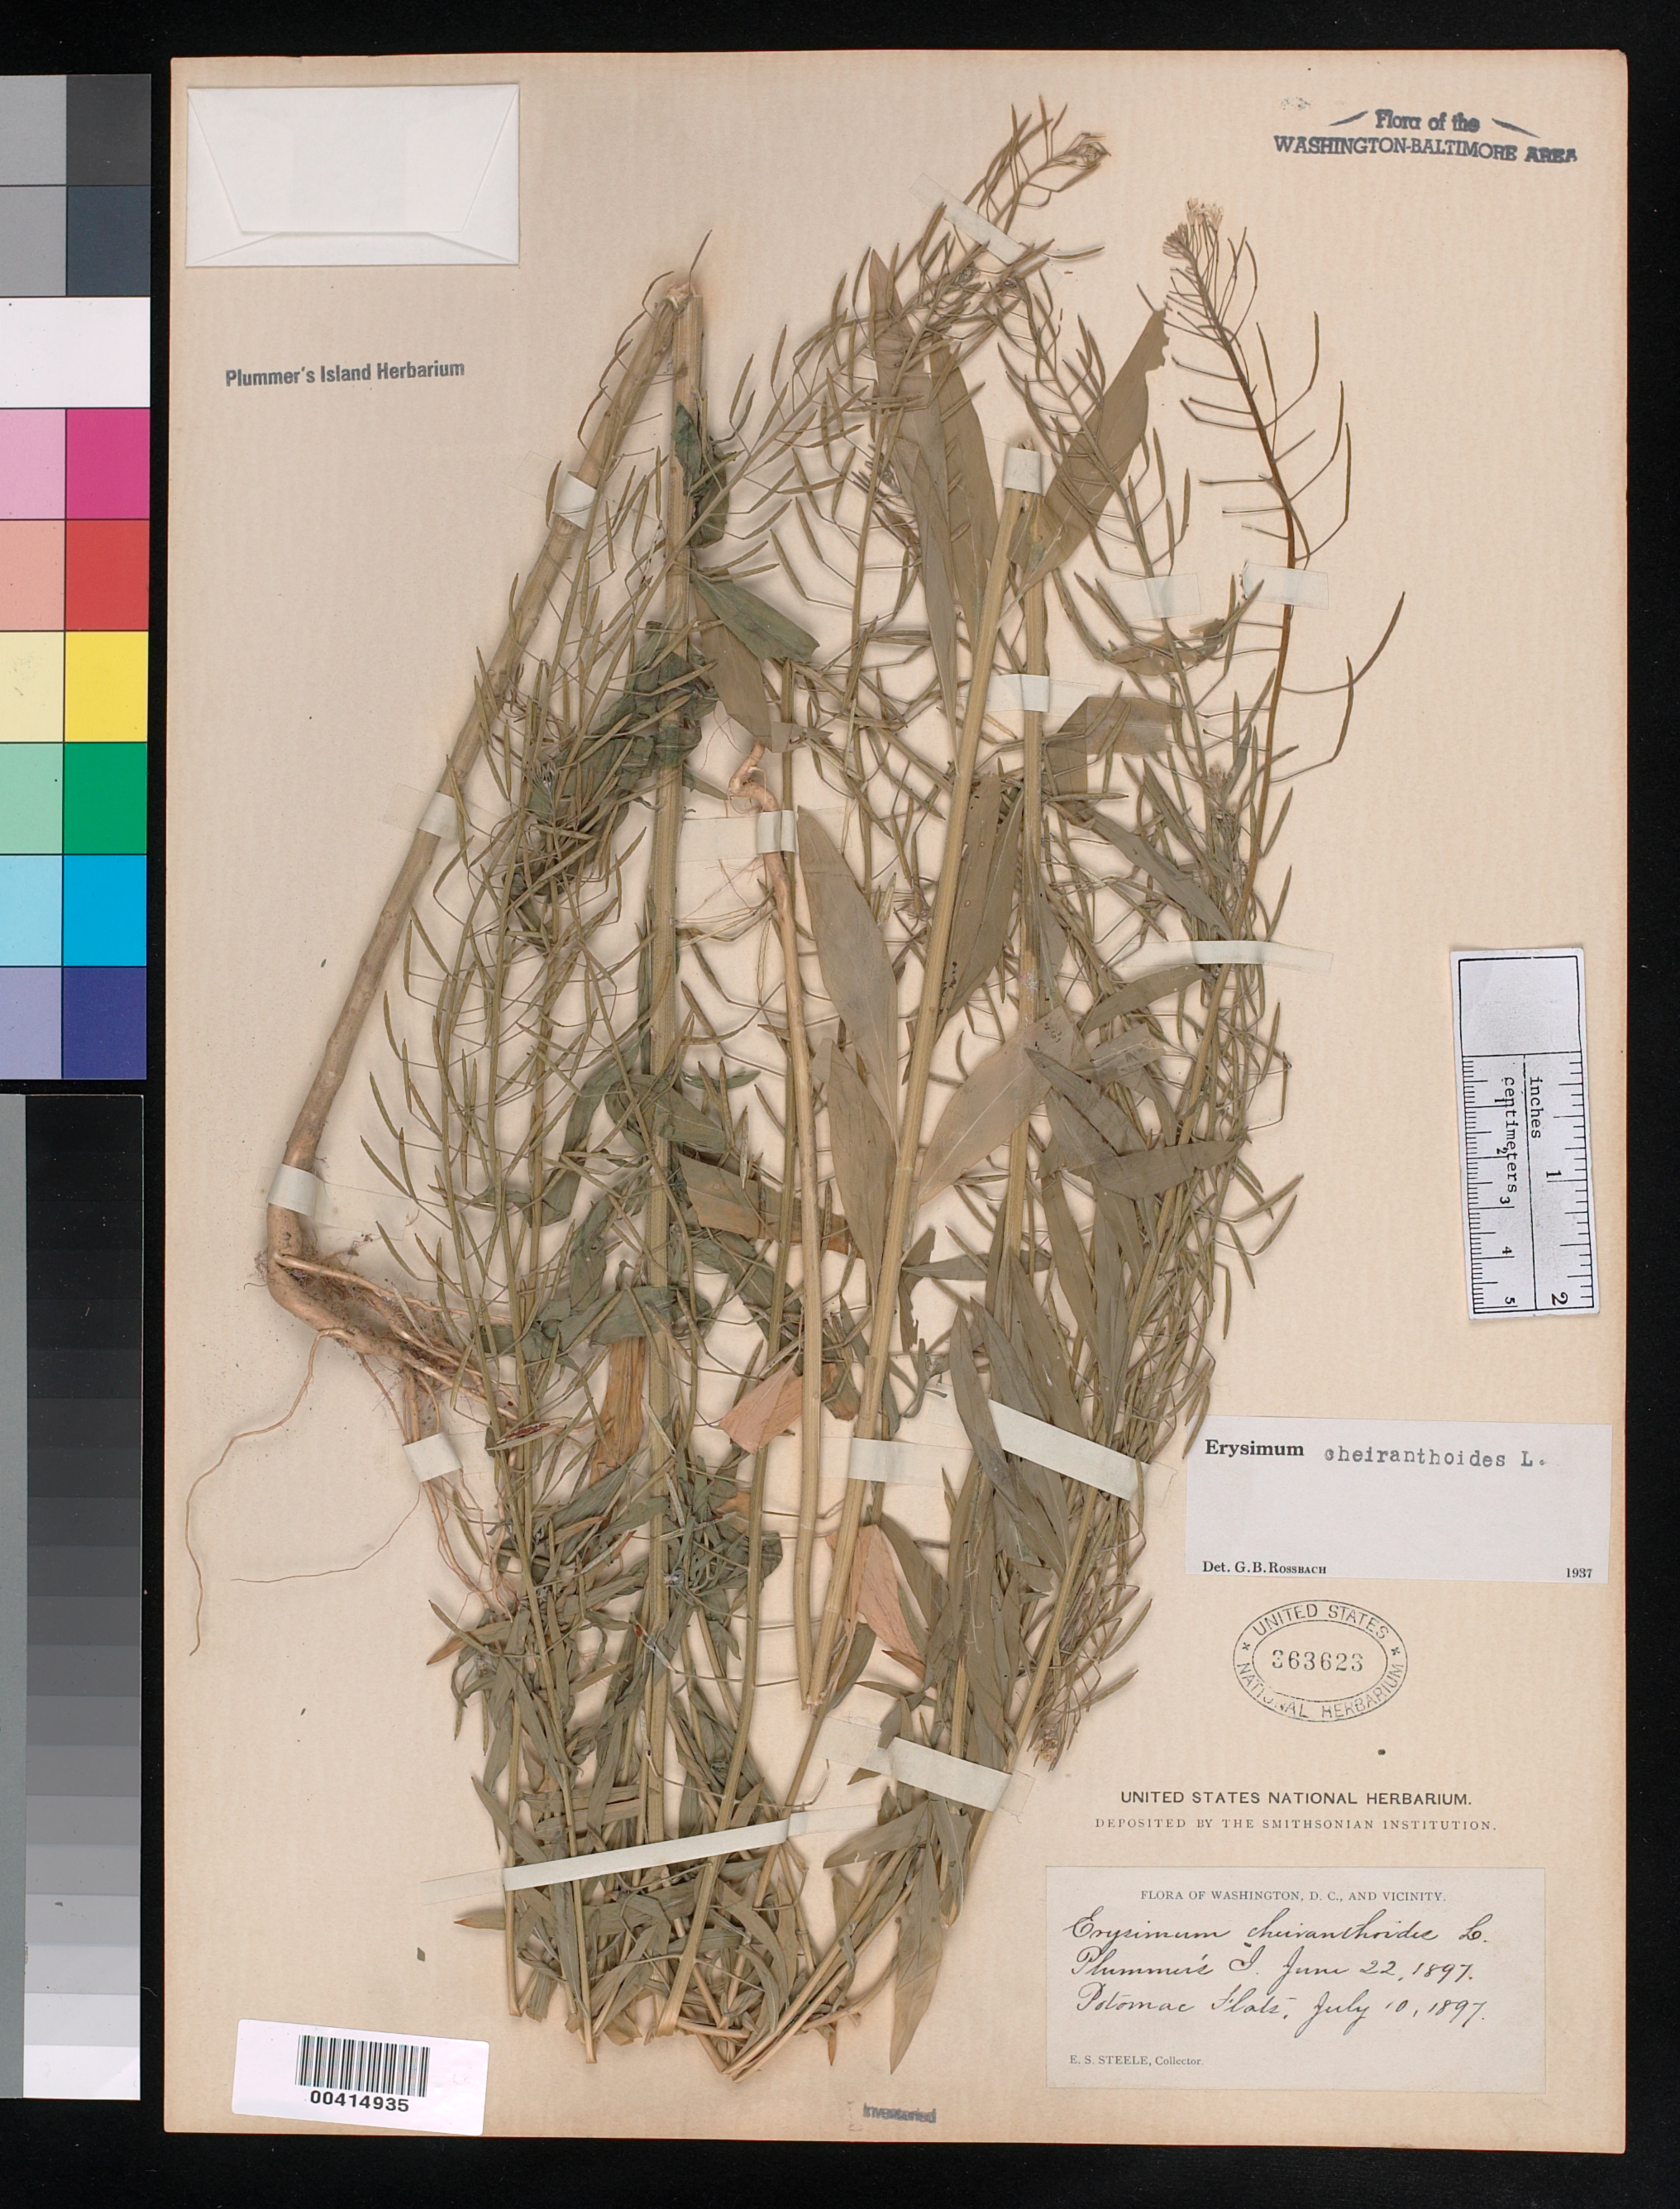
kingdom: Plantae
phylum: Tracheophyta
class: Magnoliopsida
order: Brassicales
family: Brassicaceae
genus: Erysimum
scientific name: Erysimum cheiranthoides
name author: L.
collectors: E. Steele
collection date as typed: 22 Jun 1897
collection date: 1897-06-22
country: United States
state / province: Maryland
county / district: Montgomery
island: Plummers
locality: Plummer's Island; near largest pool in the Gap C. & O. Canal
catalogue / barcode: US 363623